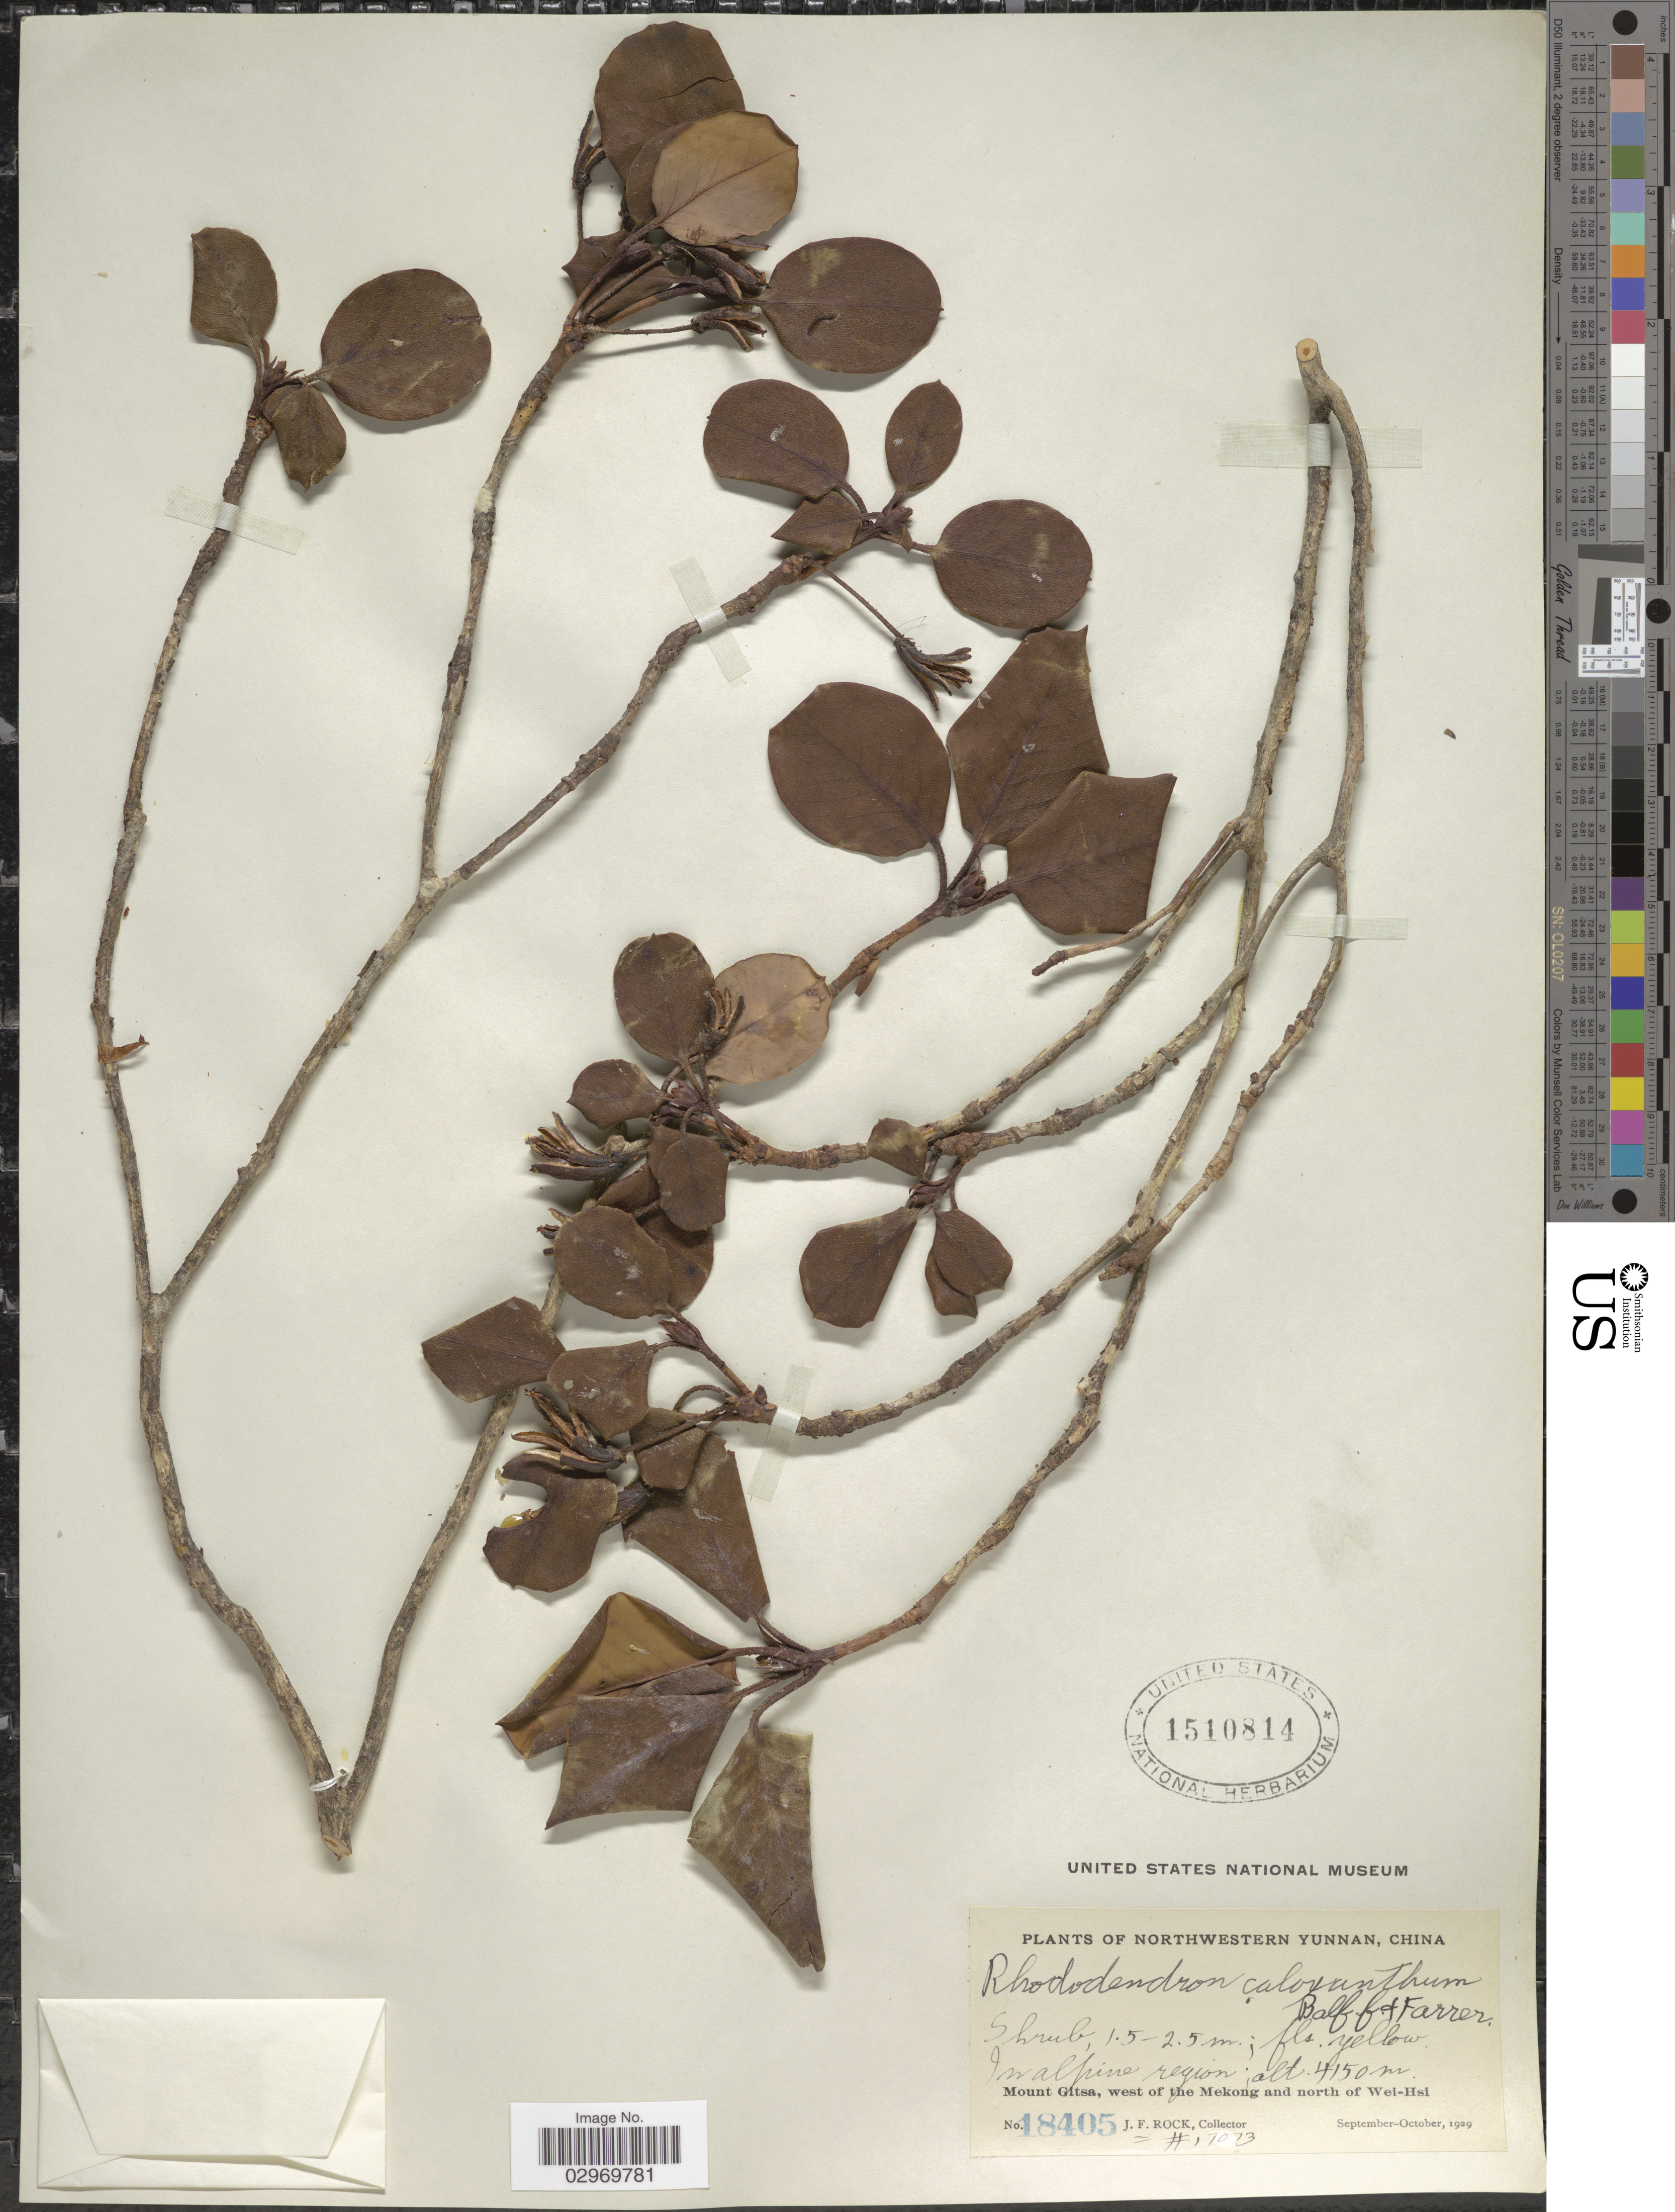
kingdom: Plantae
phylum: Tracheophyta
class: Magnoliopsida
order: Ericales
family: Ericaceae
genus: Rhododendron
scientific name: Rhododendron caloxanthum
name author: Balf. f. & Farrer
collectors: J. Rock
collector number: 18405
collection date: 1929-09/1929-10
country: China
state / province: Yunnan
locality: Northwestern Yunnan. In alpine region. Mount Gitsa, west of the Mekong and north of Wei-Hsi.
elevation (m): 4150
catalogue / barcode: US 1510814